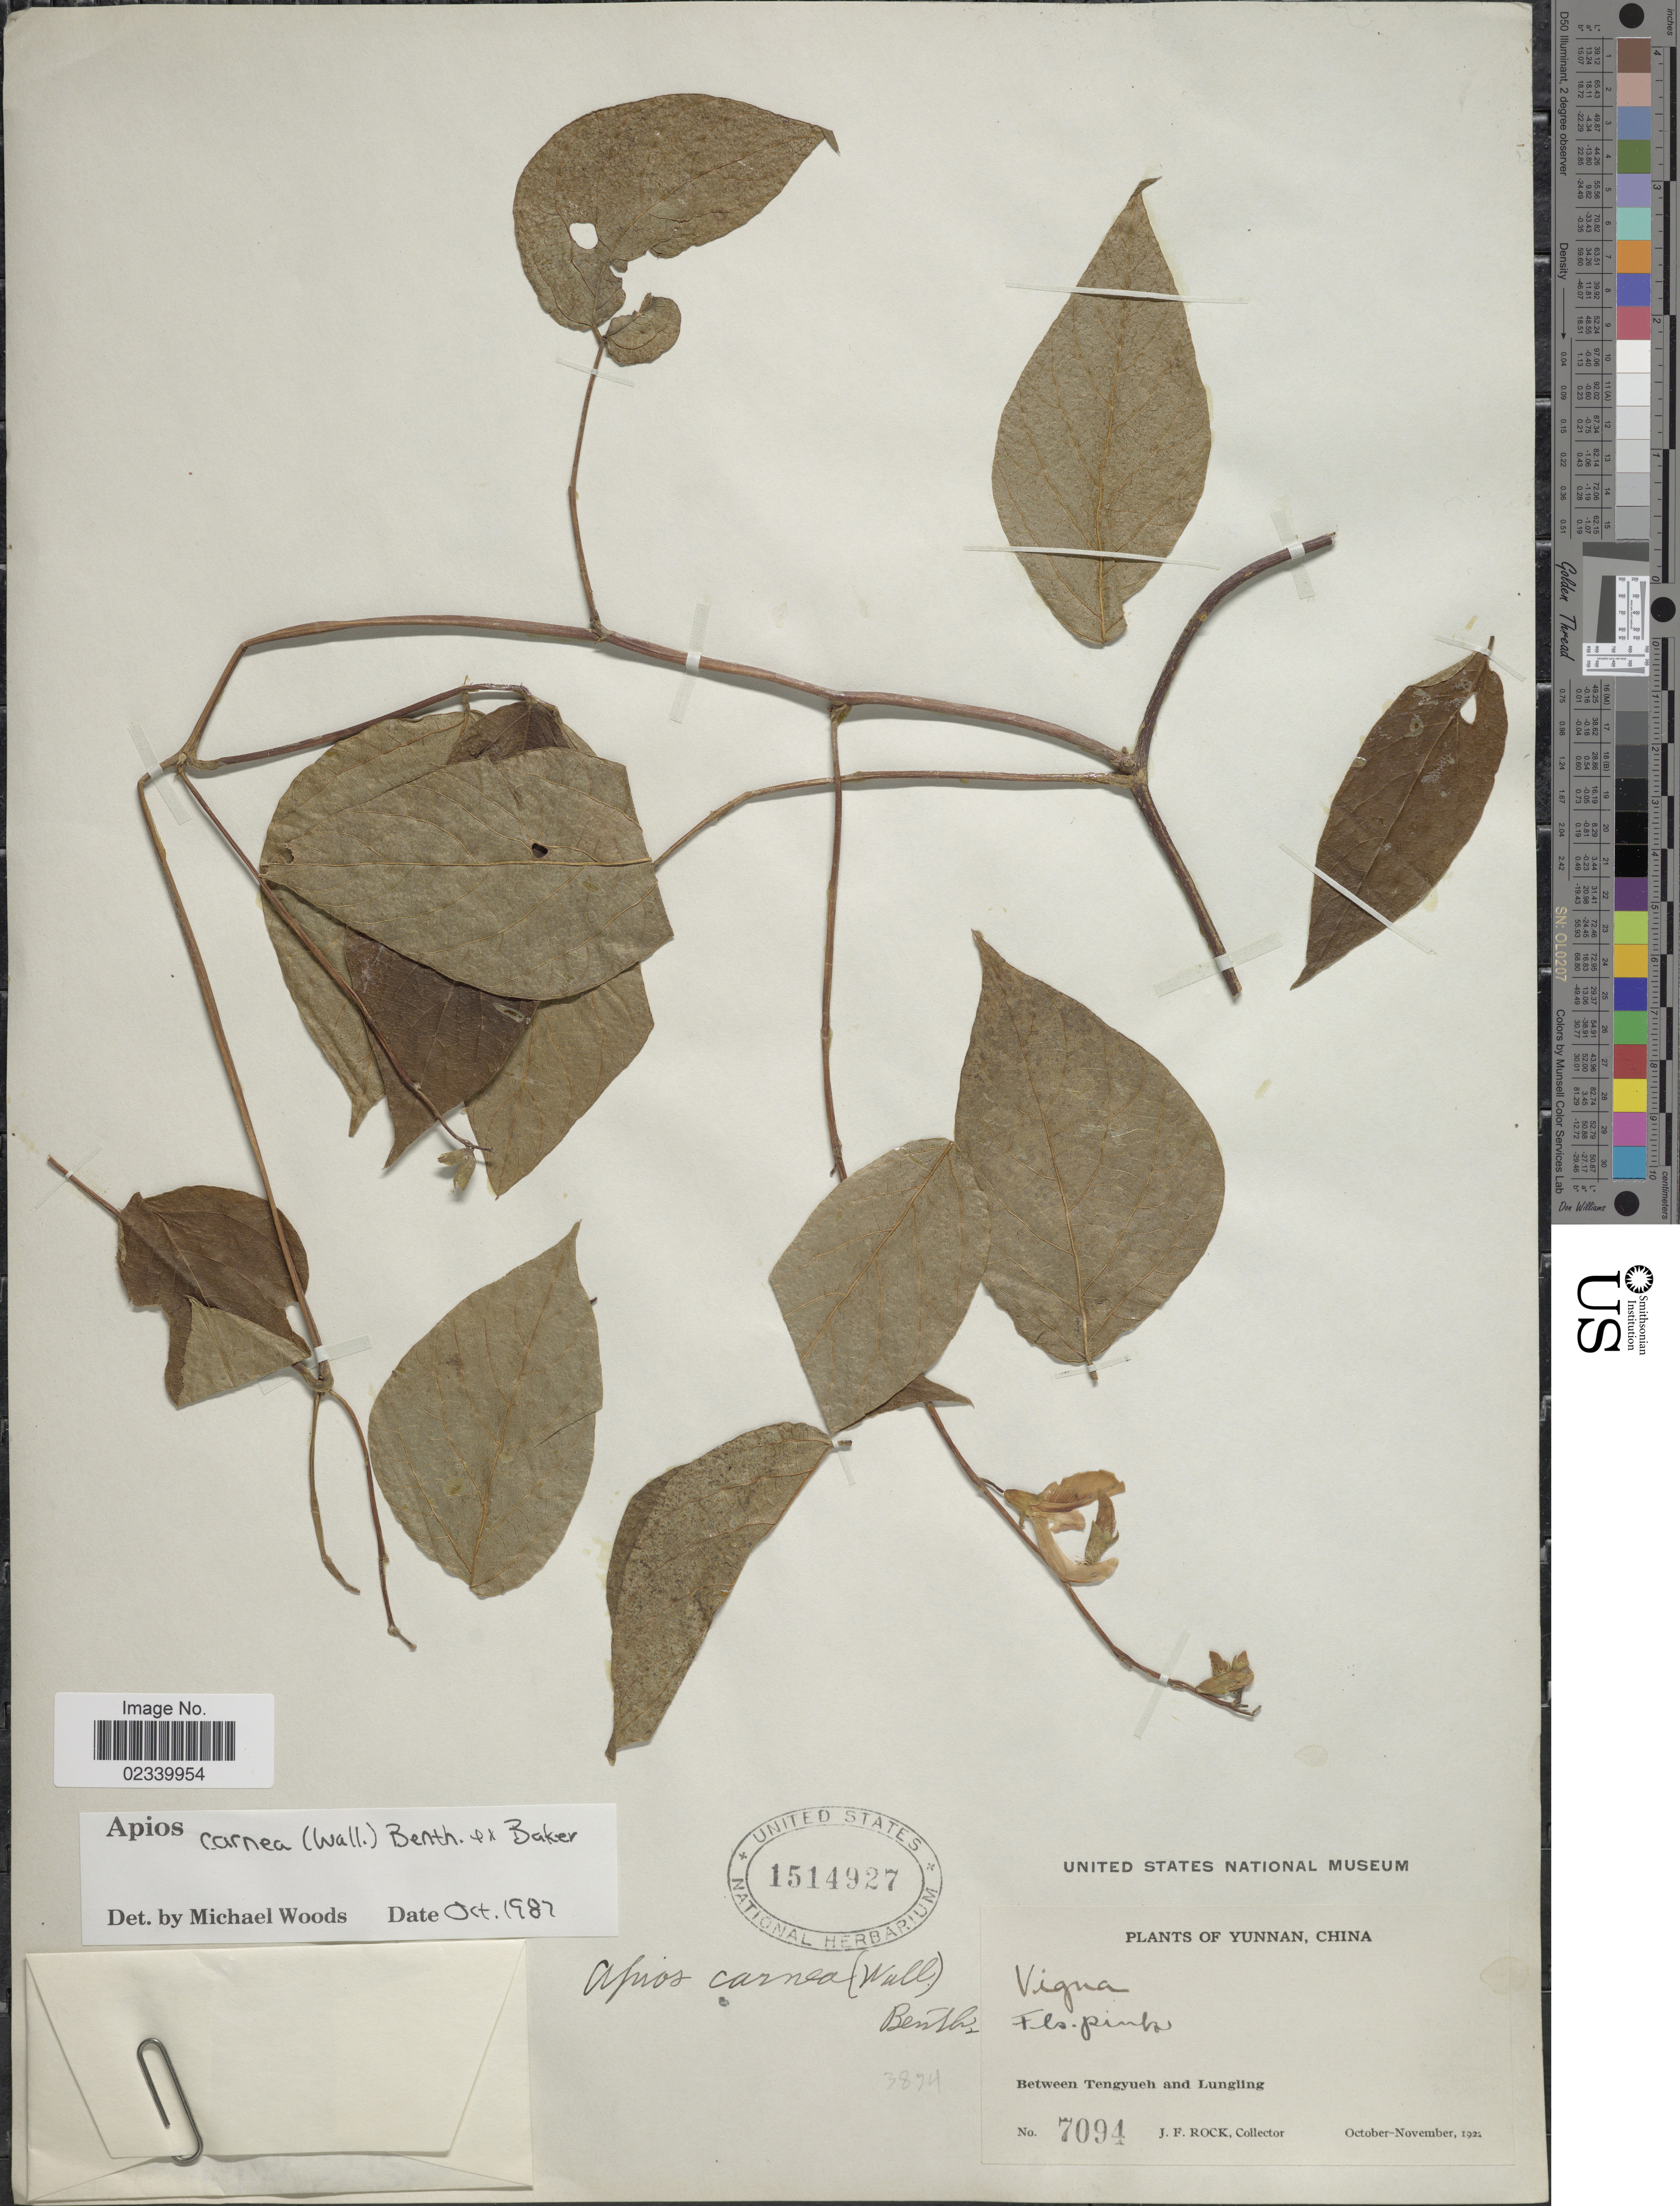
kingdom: Plantae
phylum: Tracheophyta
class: Magnoliopsida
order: Fabales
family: Fabaceae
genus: Apios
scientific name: Apios carnea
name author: (Wall.) Benth. ex Baker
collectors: J. Rock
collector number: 7094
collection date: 1922-10/1922-11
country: China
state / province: Yunnan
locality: Between Tengyueh and Lungling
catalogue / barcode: US 1514927